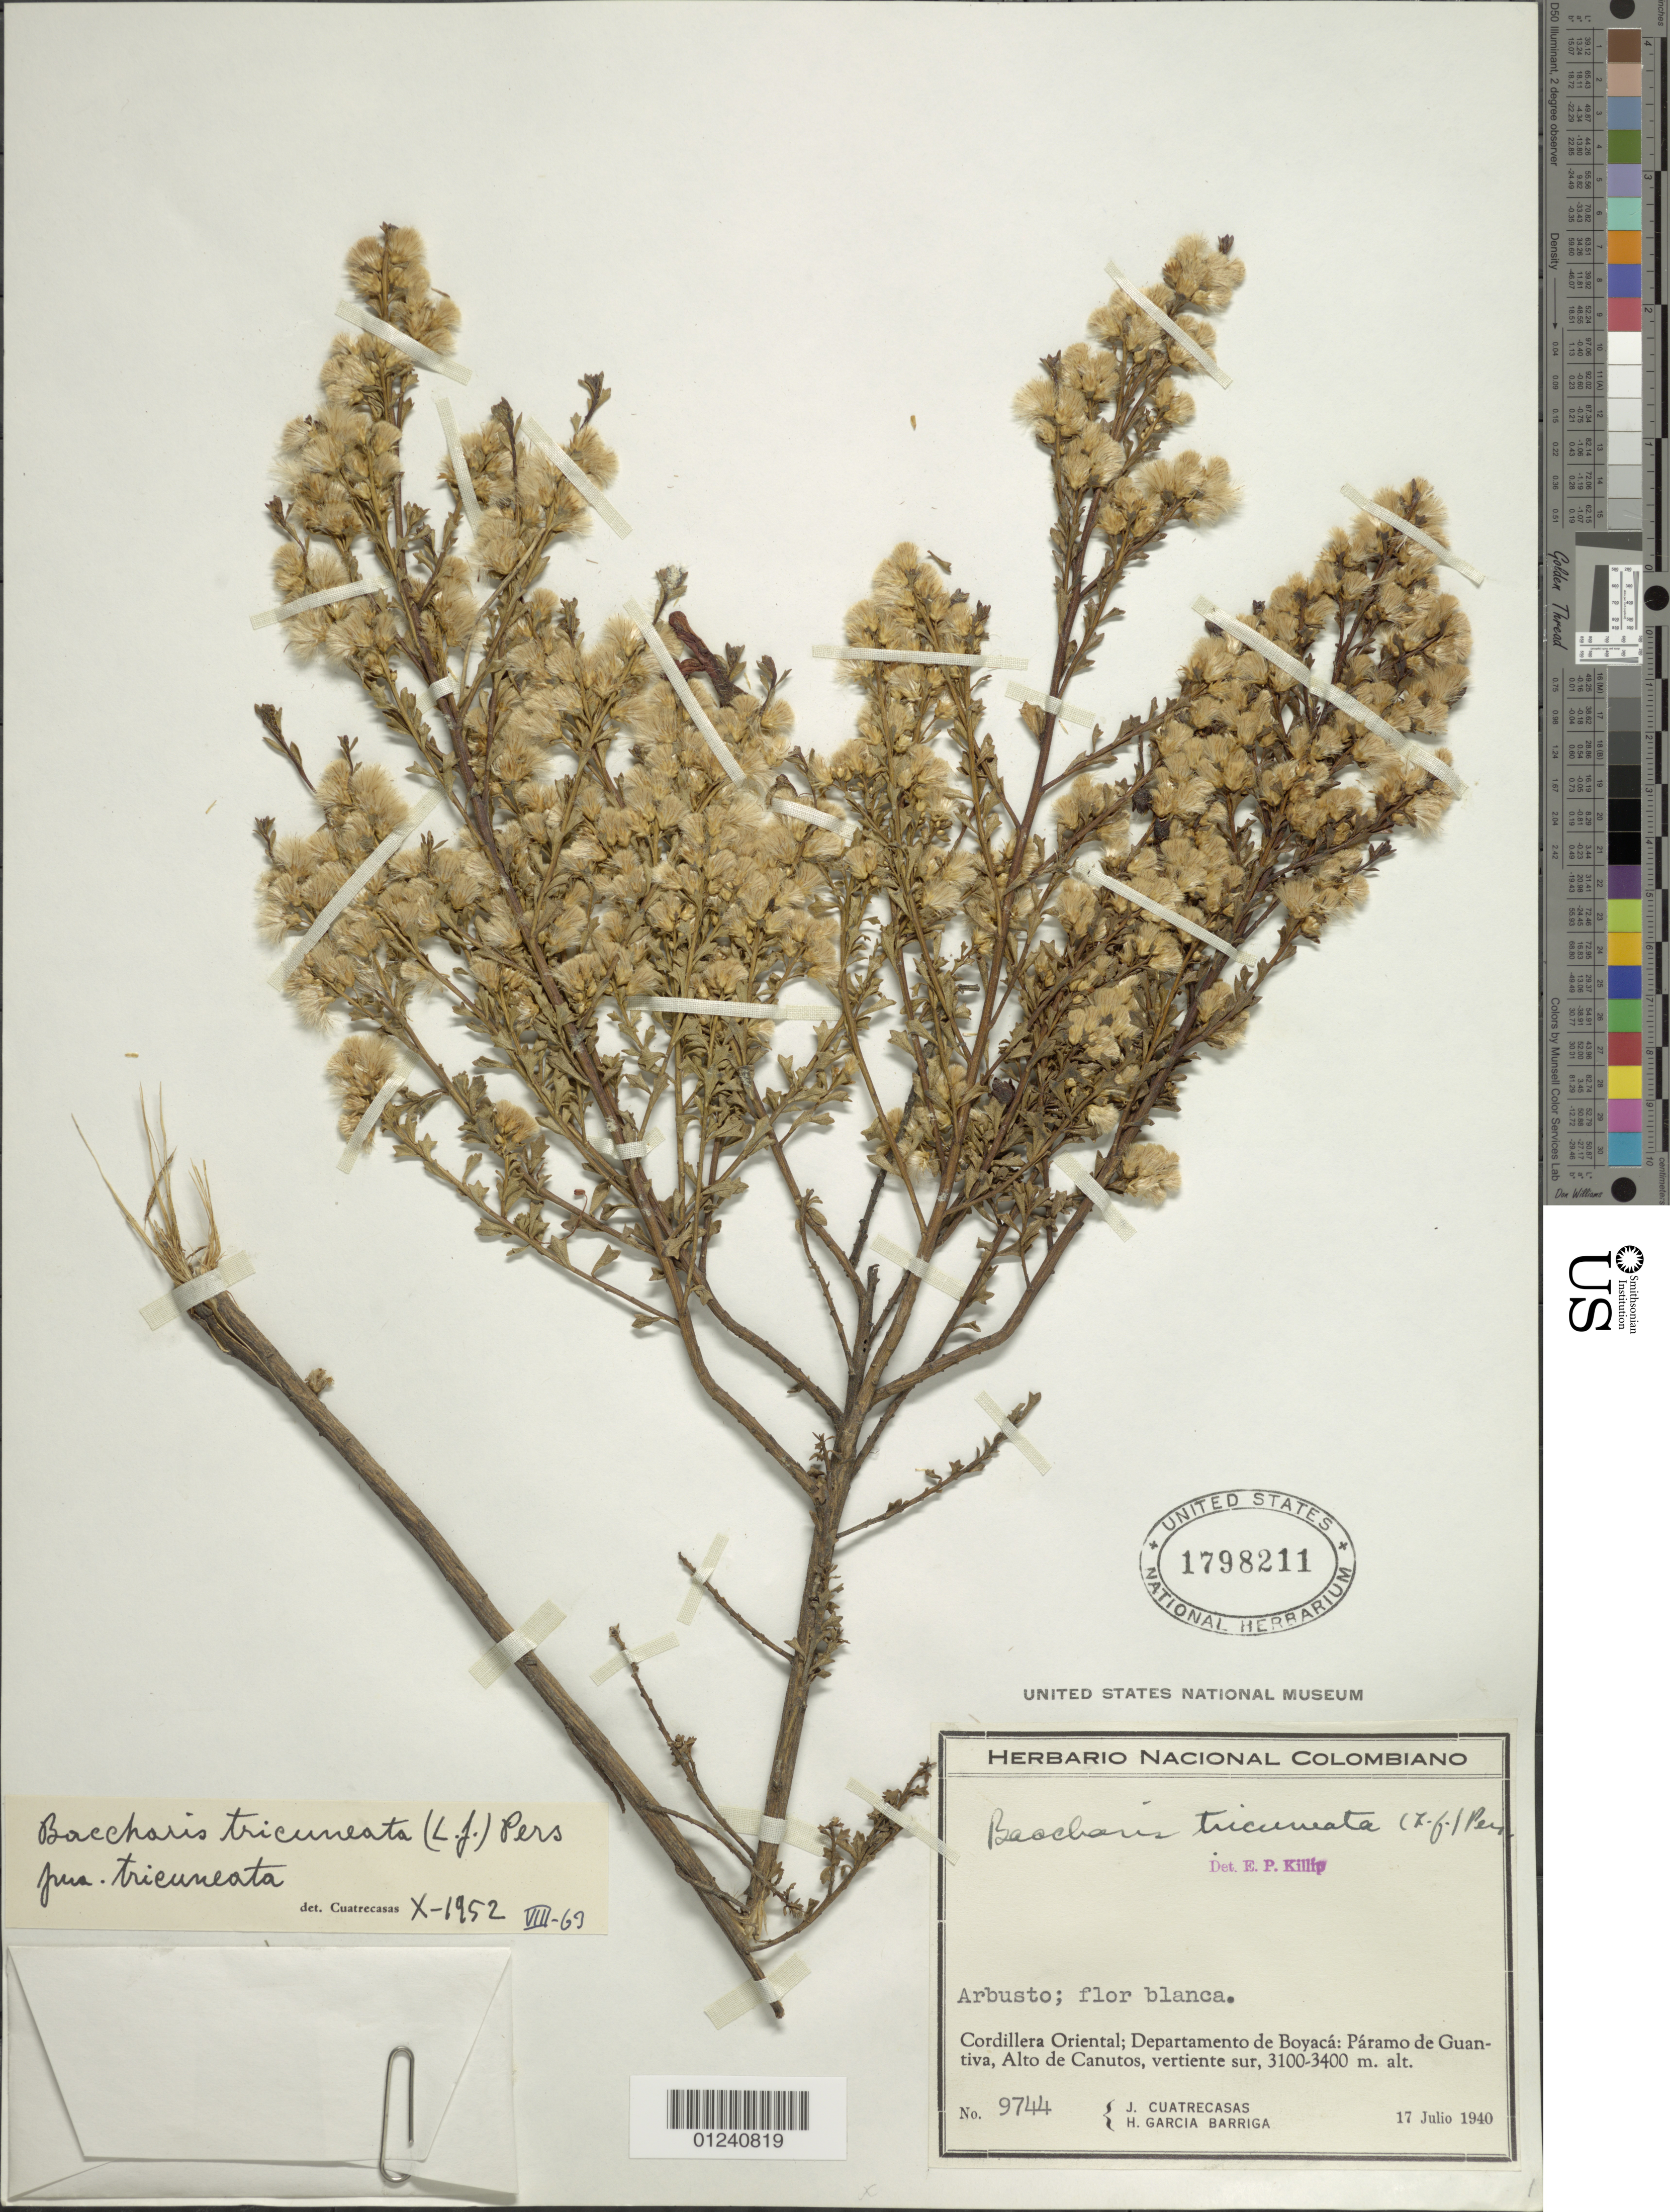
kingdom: Plantae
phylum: Tracheophyta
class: Magnoliopsida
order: Asterales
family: Asteraceae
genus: Baccharis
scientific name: Baccharis tricuneata f. tricuneata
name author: (L. f.) Pers.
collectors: J. Cuatrecasas & H. García Barriga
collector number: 9744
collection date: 1940-07-17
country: Colombia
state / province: Boyacá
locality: Paramo de Guantiva, Alto de Canutos, vertiente sur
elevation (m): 3100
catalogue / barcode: US 1798211